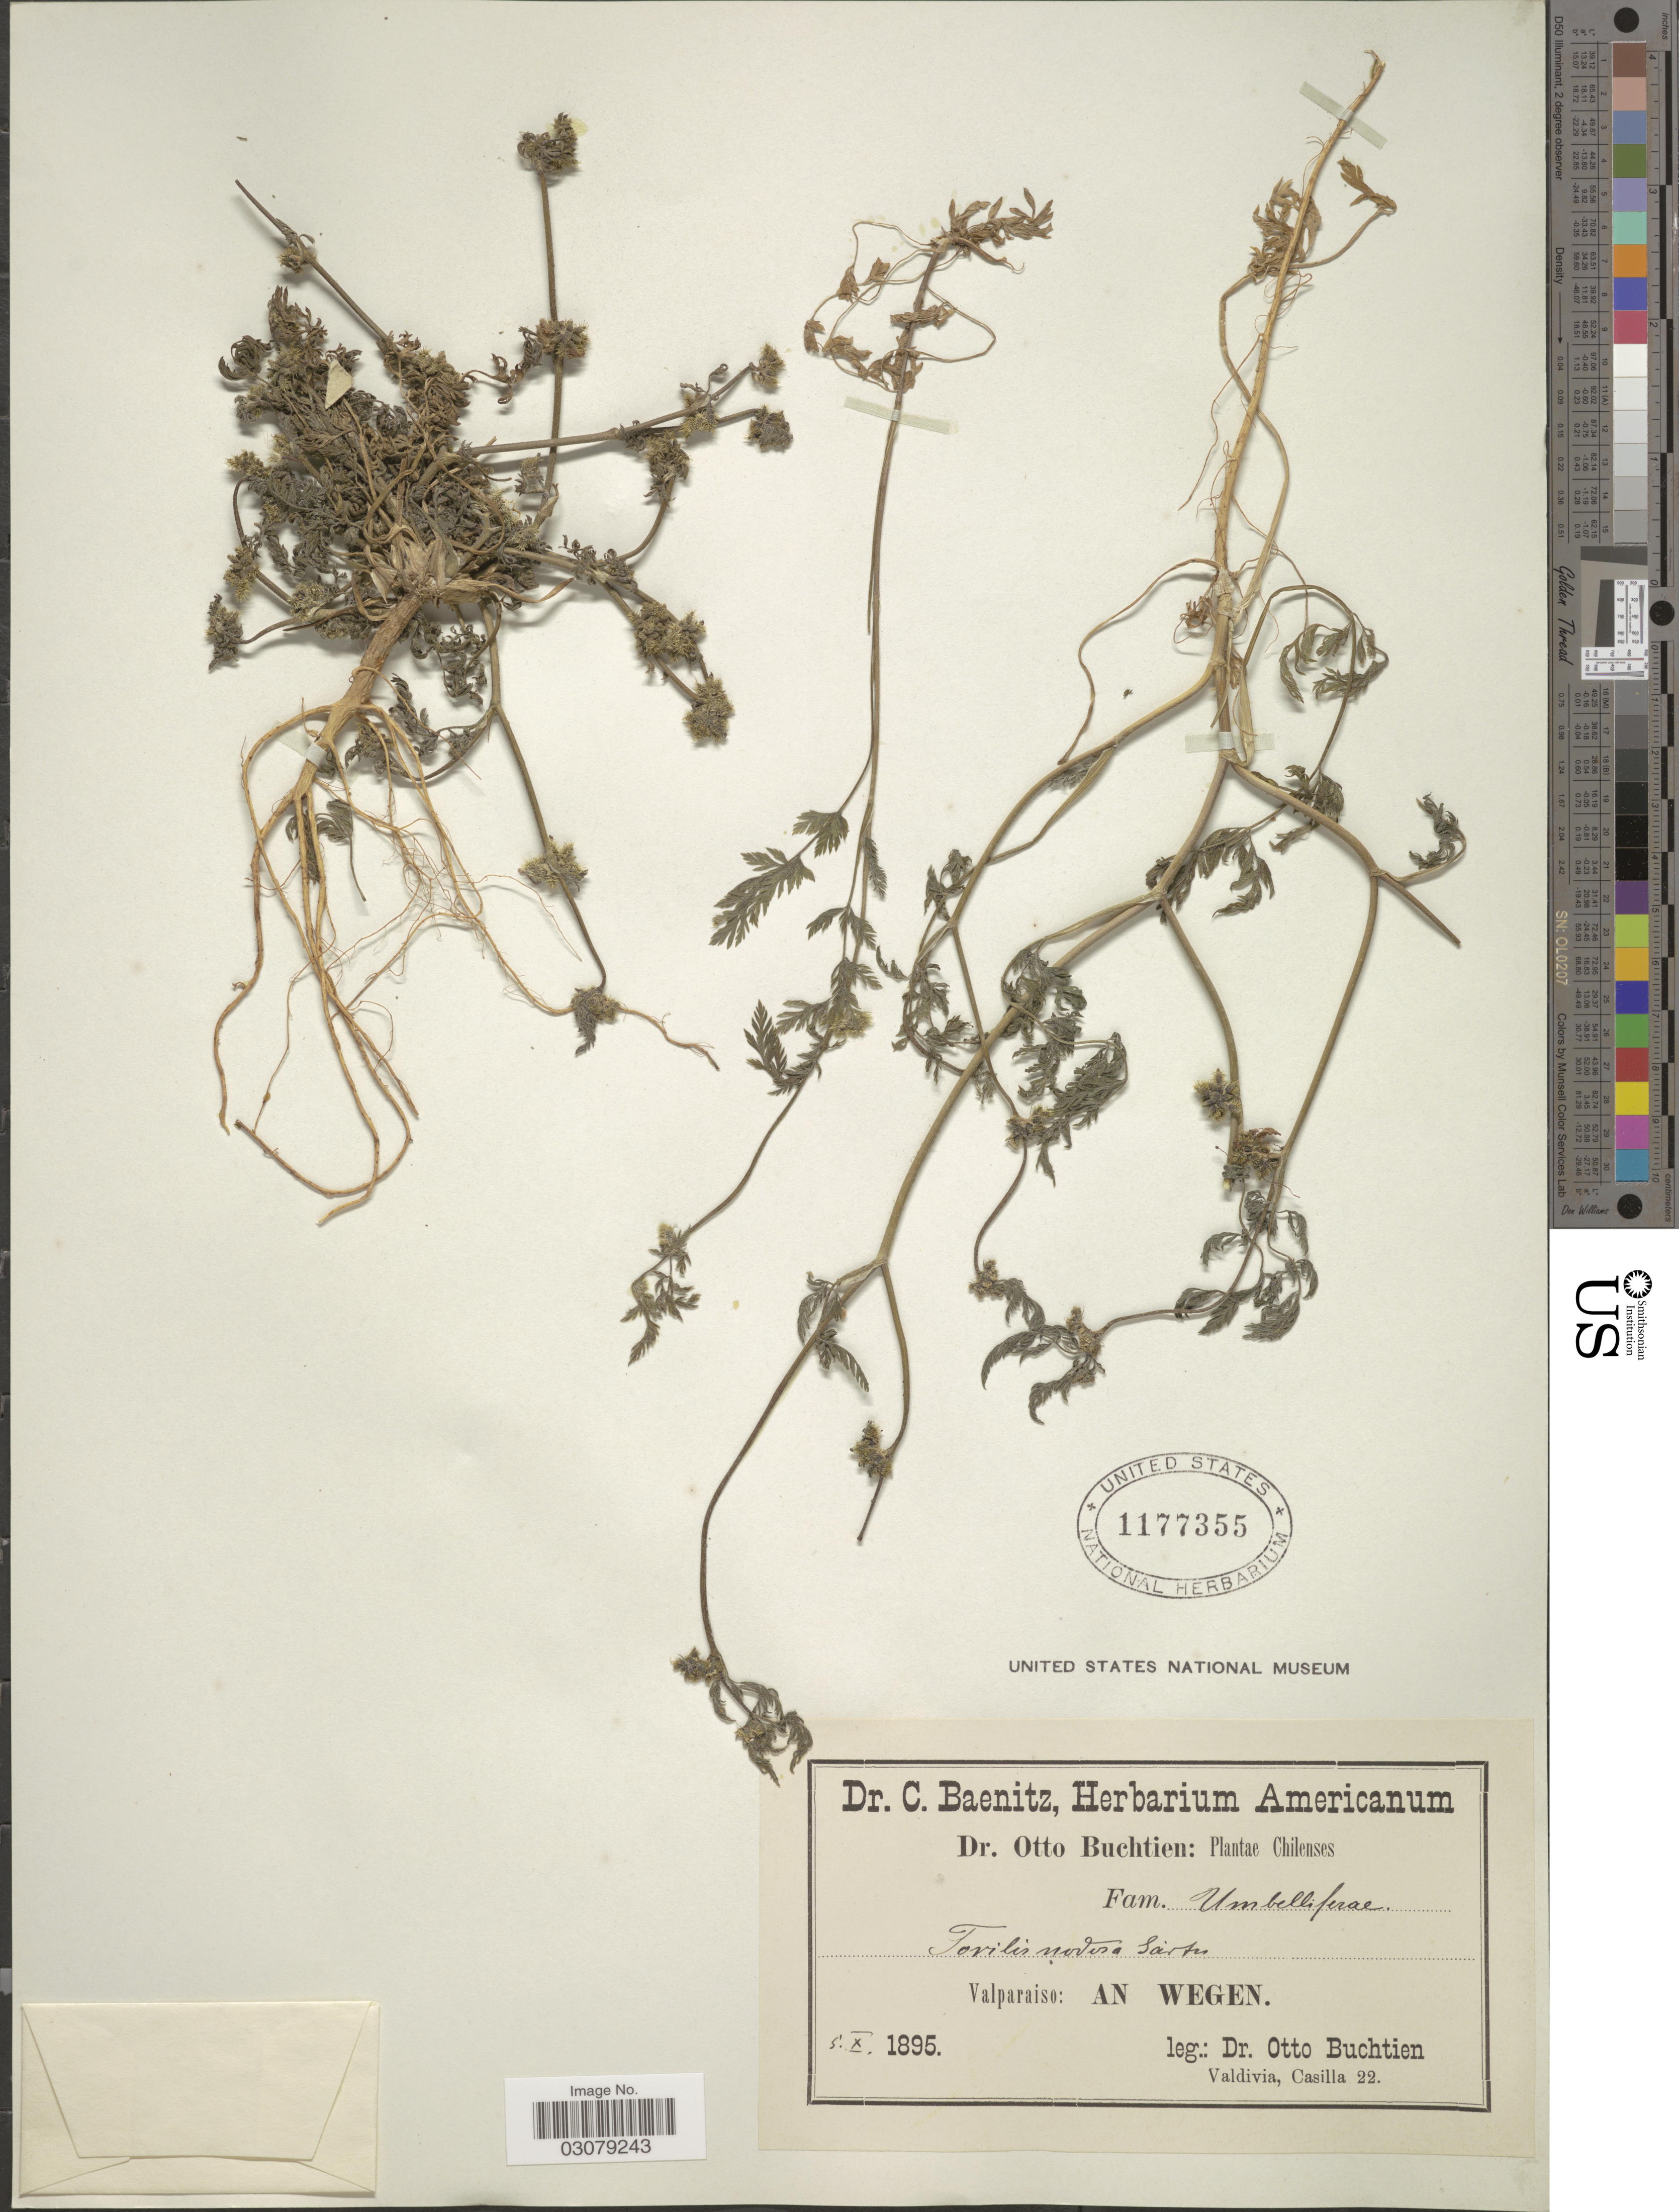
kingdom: Plantae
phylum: Tracheophyta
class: Magnoliopsida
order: Apiales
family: Apiaceae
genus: Torilis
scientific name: Torilis nodosa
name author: (L.) Gaertn.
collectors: O. Buchtien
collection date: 1895-10-05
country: Chile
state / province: Valparaíso (V)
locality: An Wegen.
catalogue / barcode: US 1177355